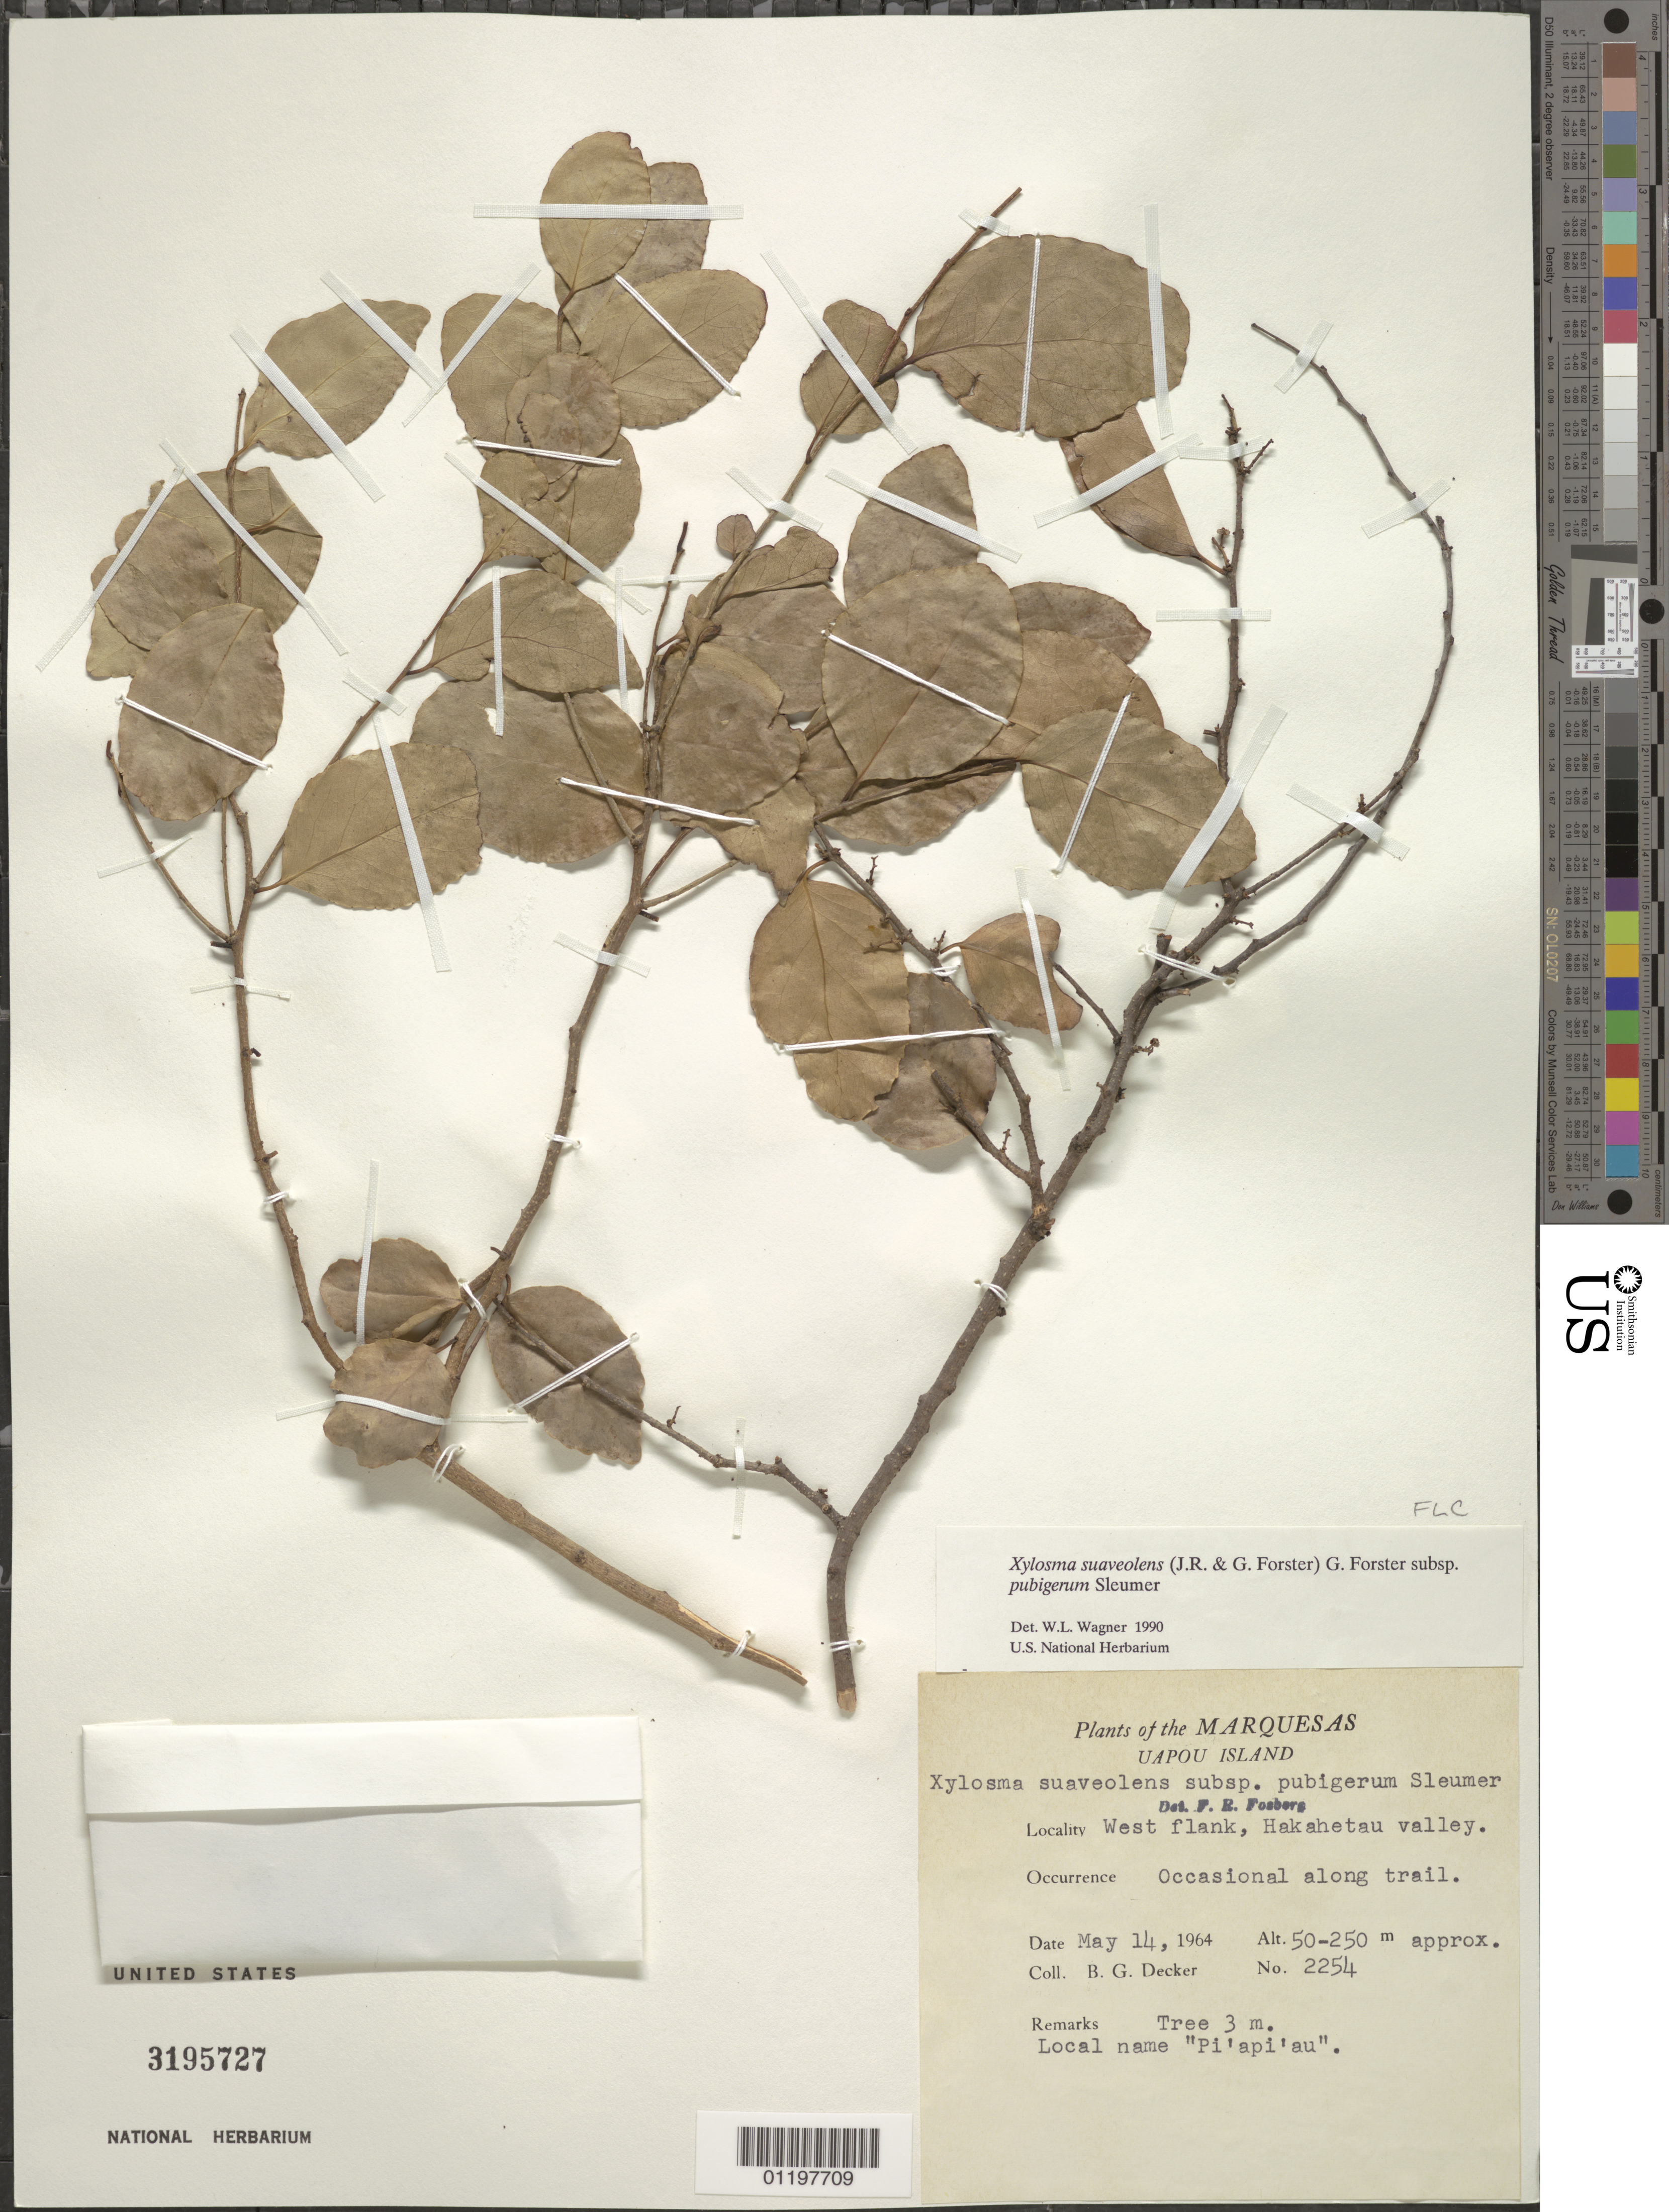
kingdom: Plantae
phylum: Tracheophyta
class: Magnoliopsida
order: Malpighiales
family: Salicaceae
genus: Xylosma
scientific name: Xylosma suaveolens subsp. pubigera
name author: Sleumer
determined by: Wagner, W. L., (BOT), Smithsonian Institution - National Museum of Natural History (UNITED STATES)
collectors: B. G. Decker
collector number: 2254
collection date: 1964-05-14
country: French Polynesia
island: Ua Pou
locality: Hakahetau Valley, W flank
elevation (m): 50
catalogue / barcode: US 3195727